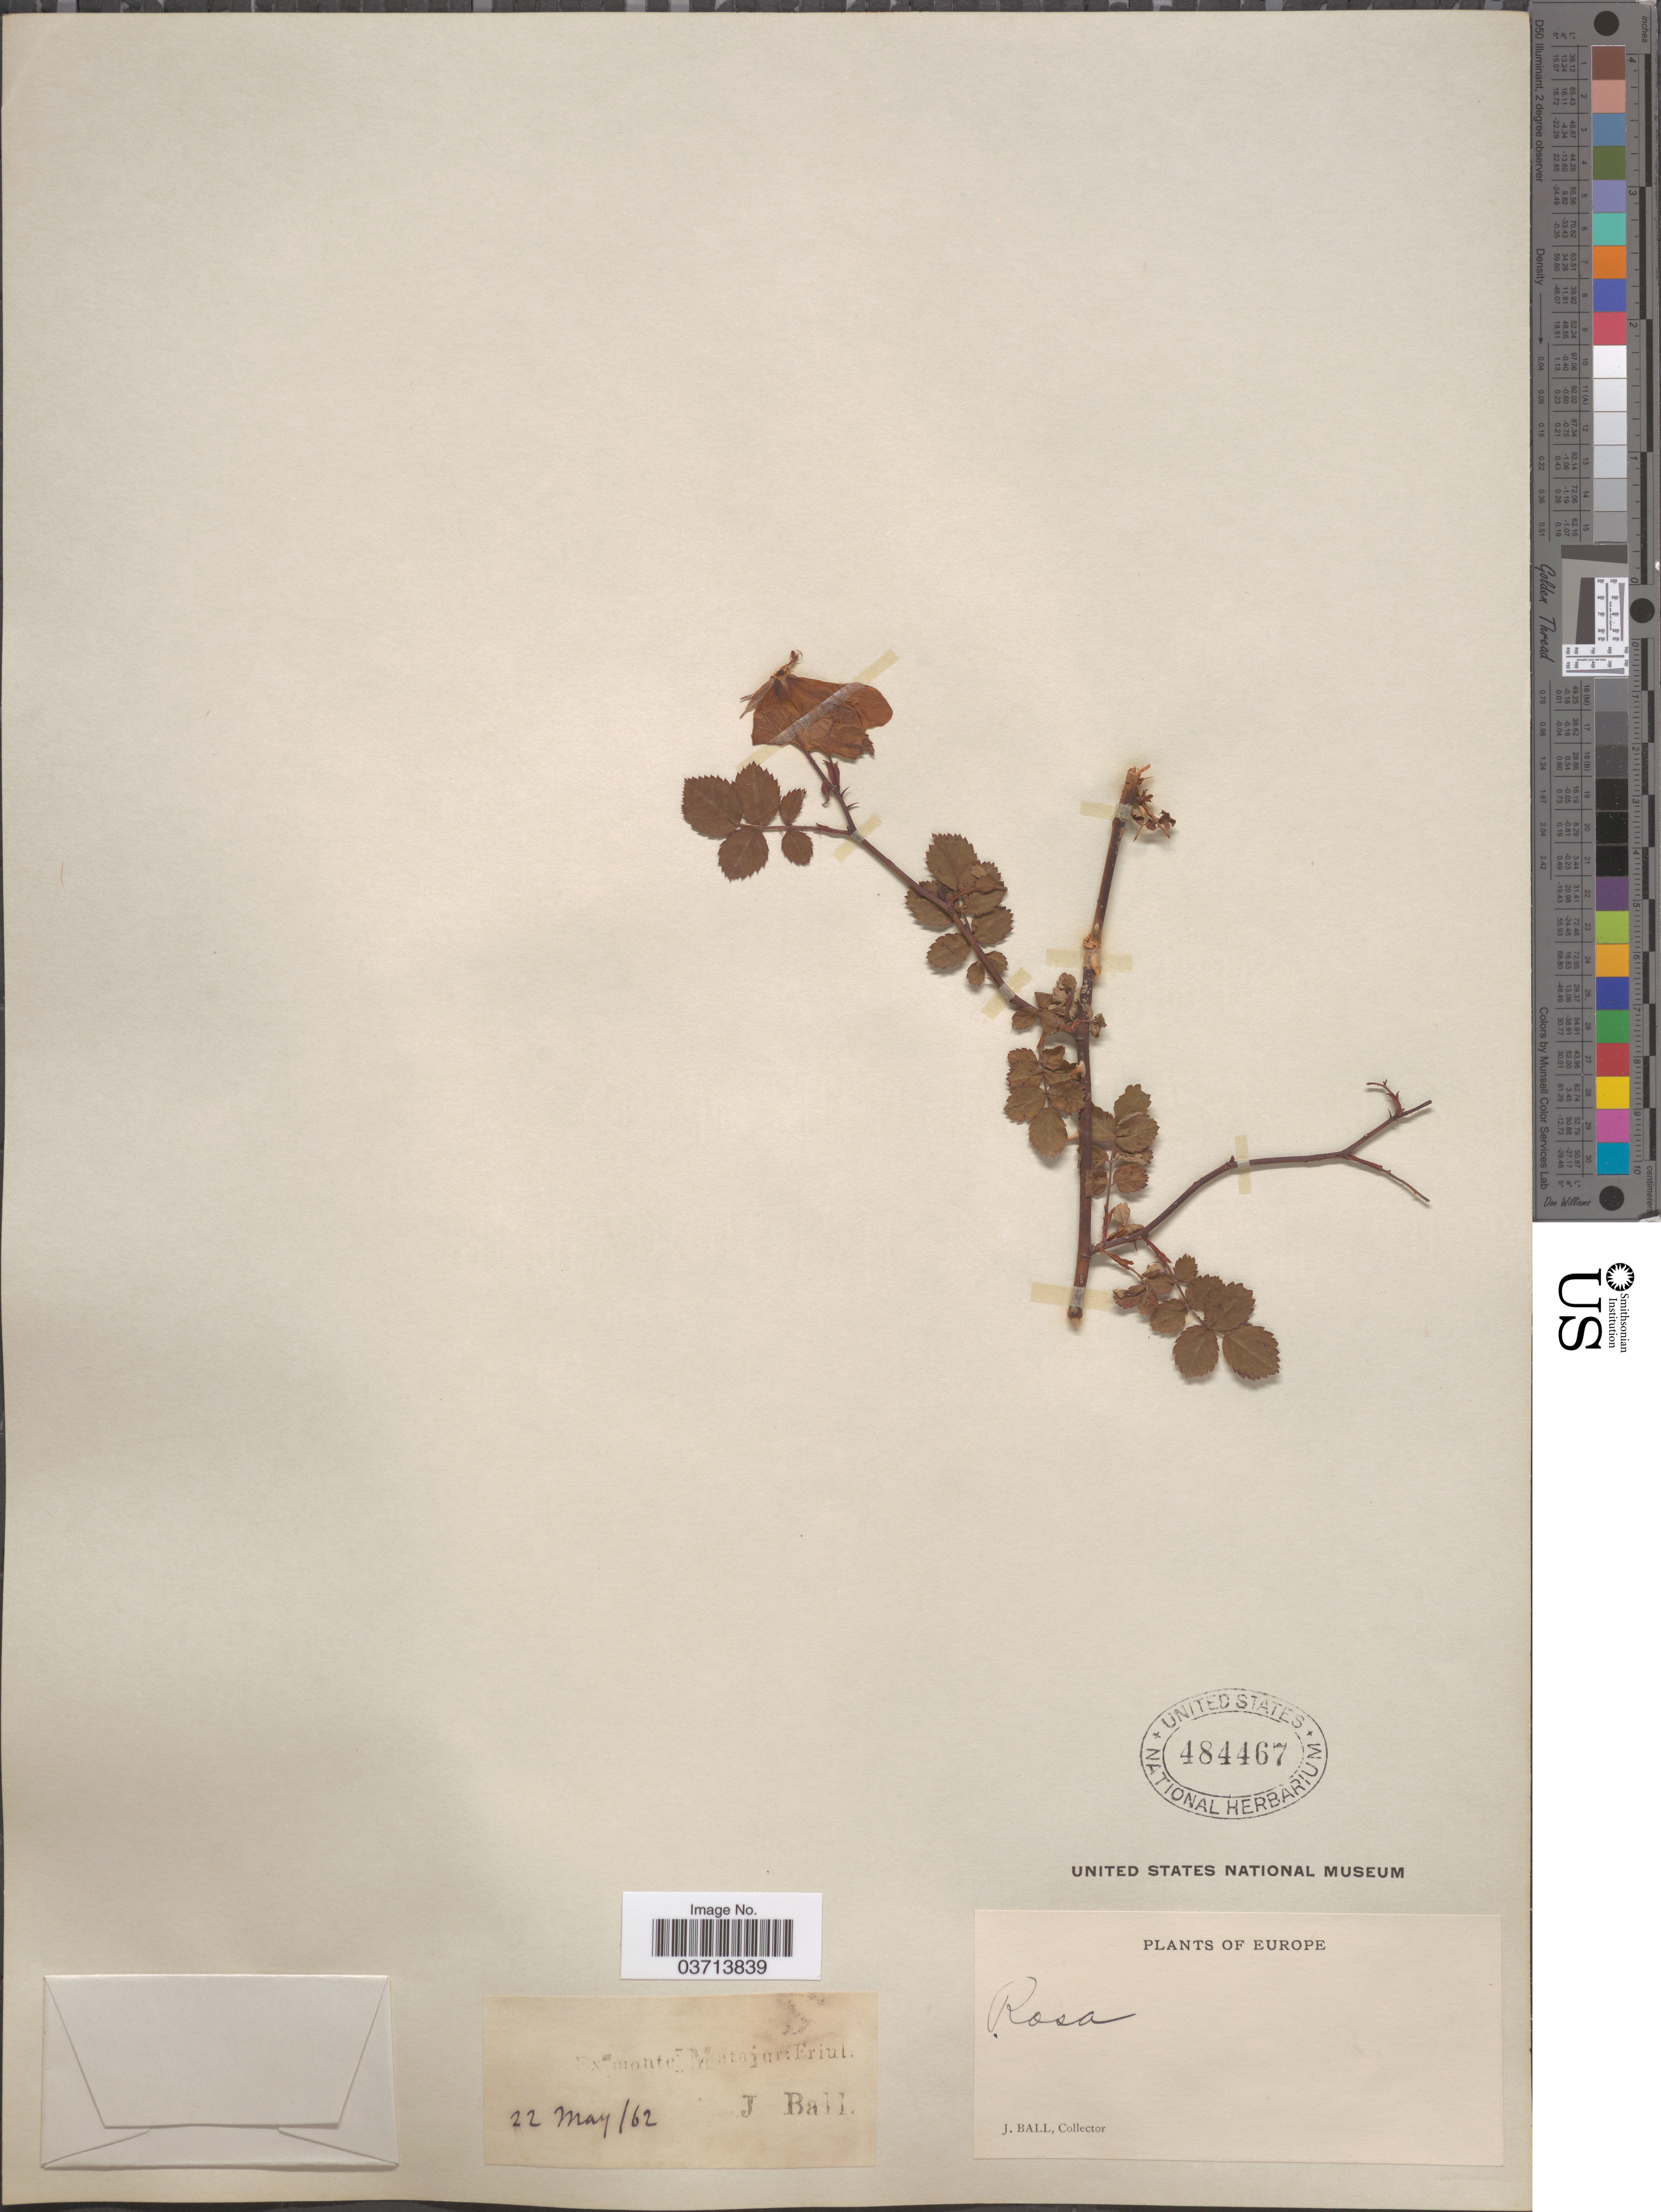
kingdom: Plantae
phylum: Tracheophyta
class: Magnoliopsida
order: Rosales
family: Rosaceae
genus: Rosa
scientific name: Rosa sp.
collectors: J. Ball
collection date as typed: Transcribed d/m/y: 22/5/62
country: Italy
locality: Ex monte Matajur Friuli. Europe.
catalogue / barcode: US 484467